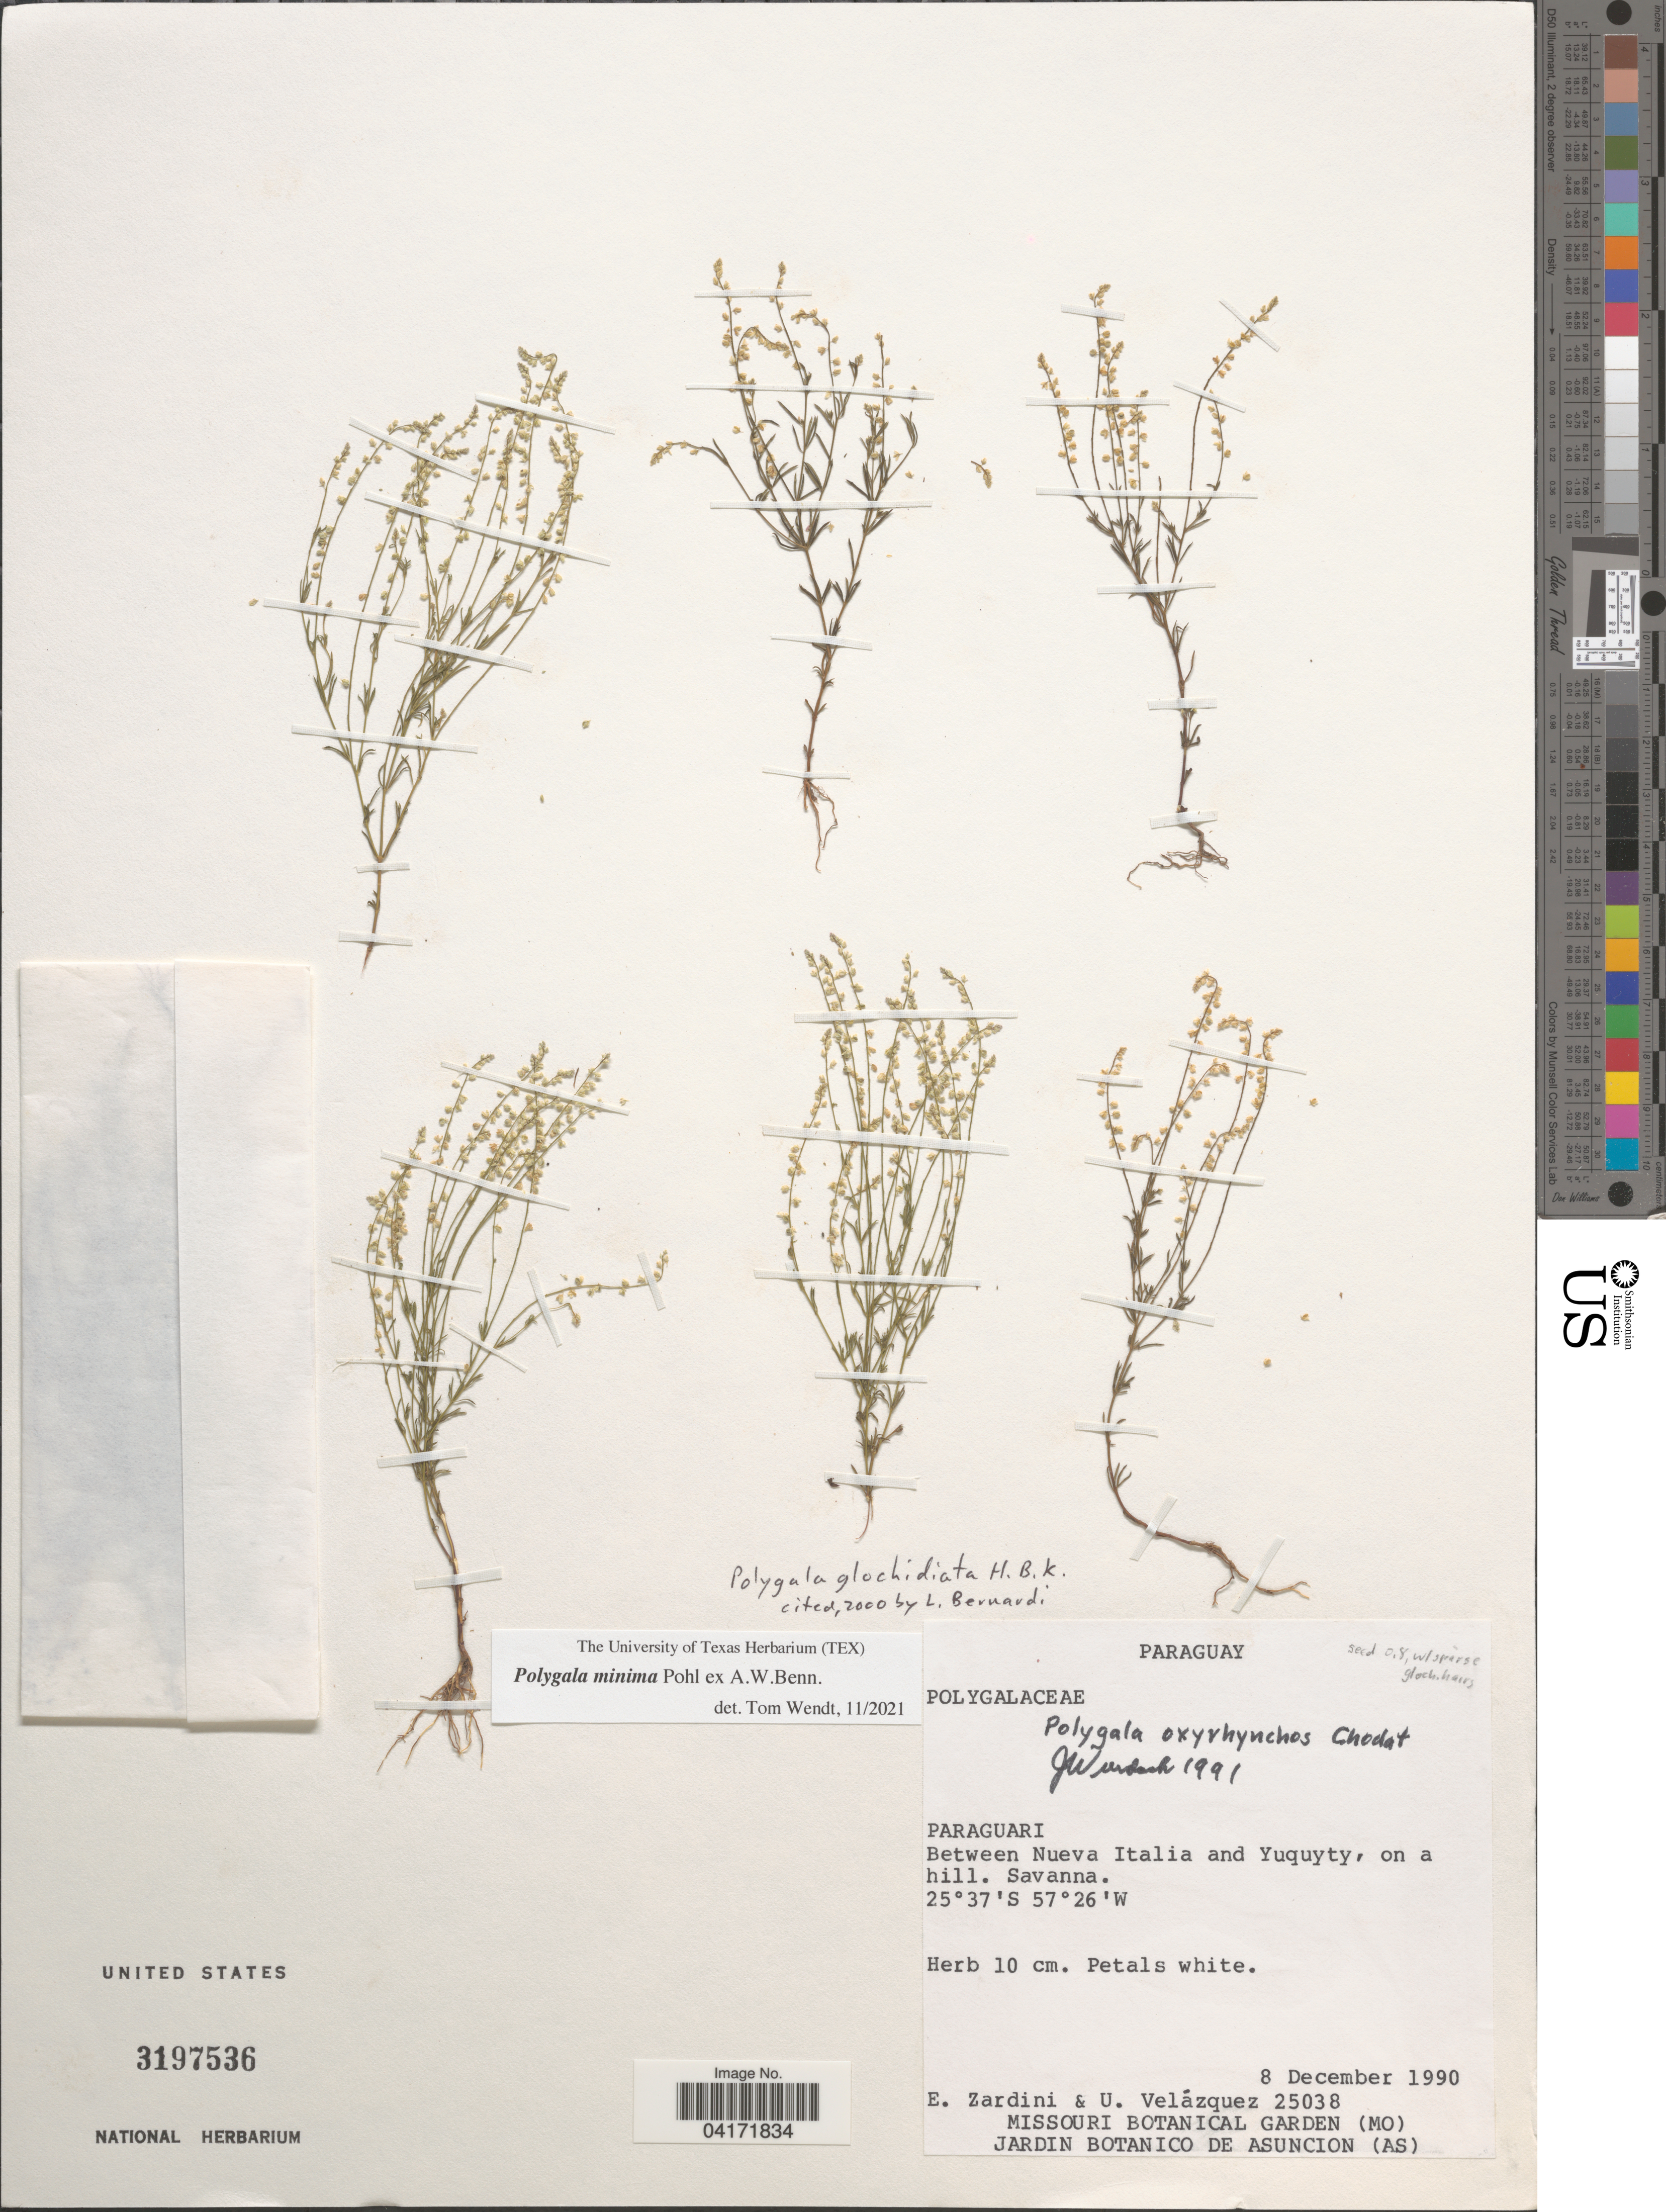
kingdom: Plantae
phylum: Tracheophyta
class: Magnoliopsida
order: Fabales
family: Polygalaceae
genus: Polygala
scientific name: Polygala minima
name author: Pohl ex A.W. Benn.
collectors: E. Zardini & U. Velázquez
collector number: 25038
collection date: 1990-12-08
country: Paraguay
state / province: Paraguari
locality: Between Nueva Italia and Yuquyty, on a hill.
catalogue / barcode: US 3197536